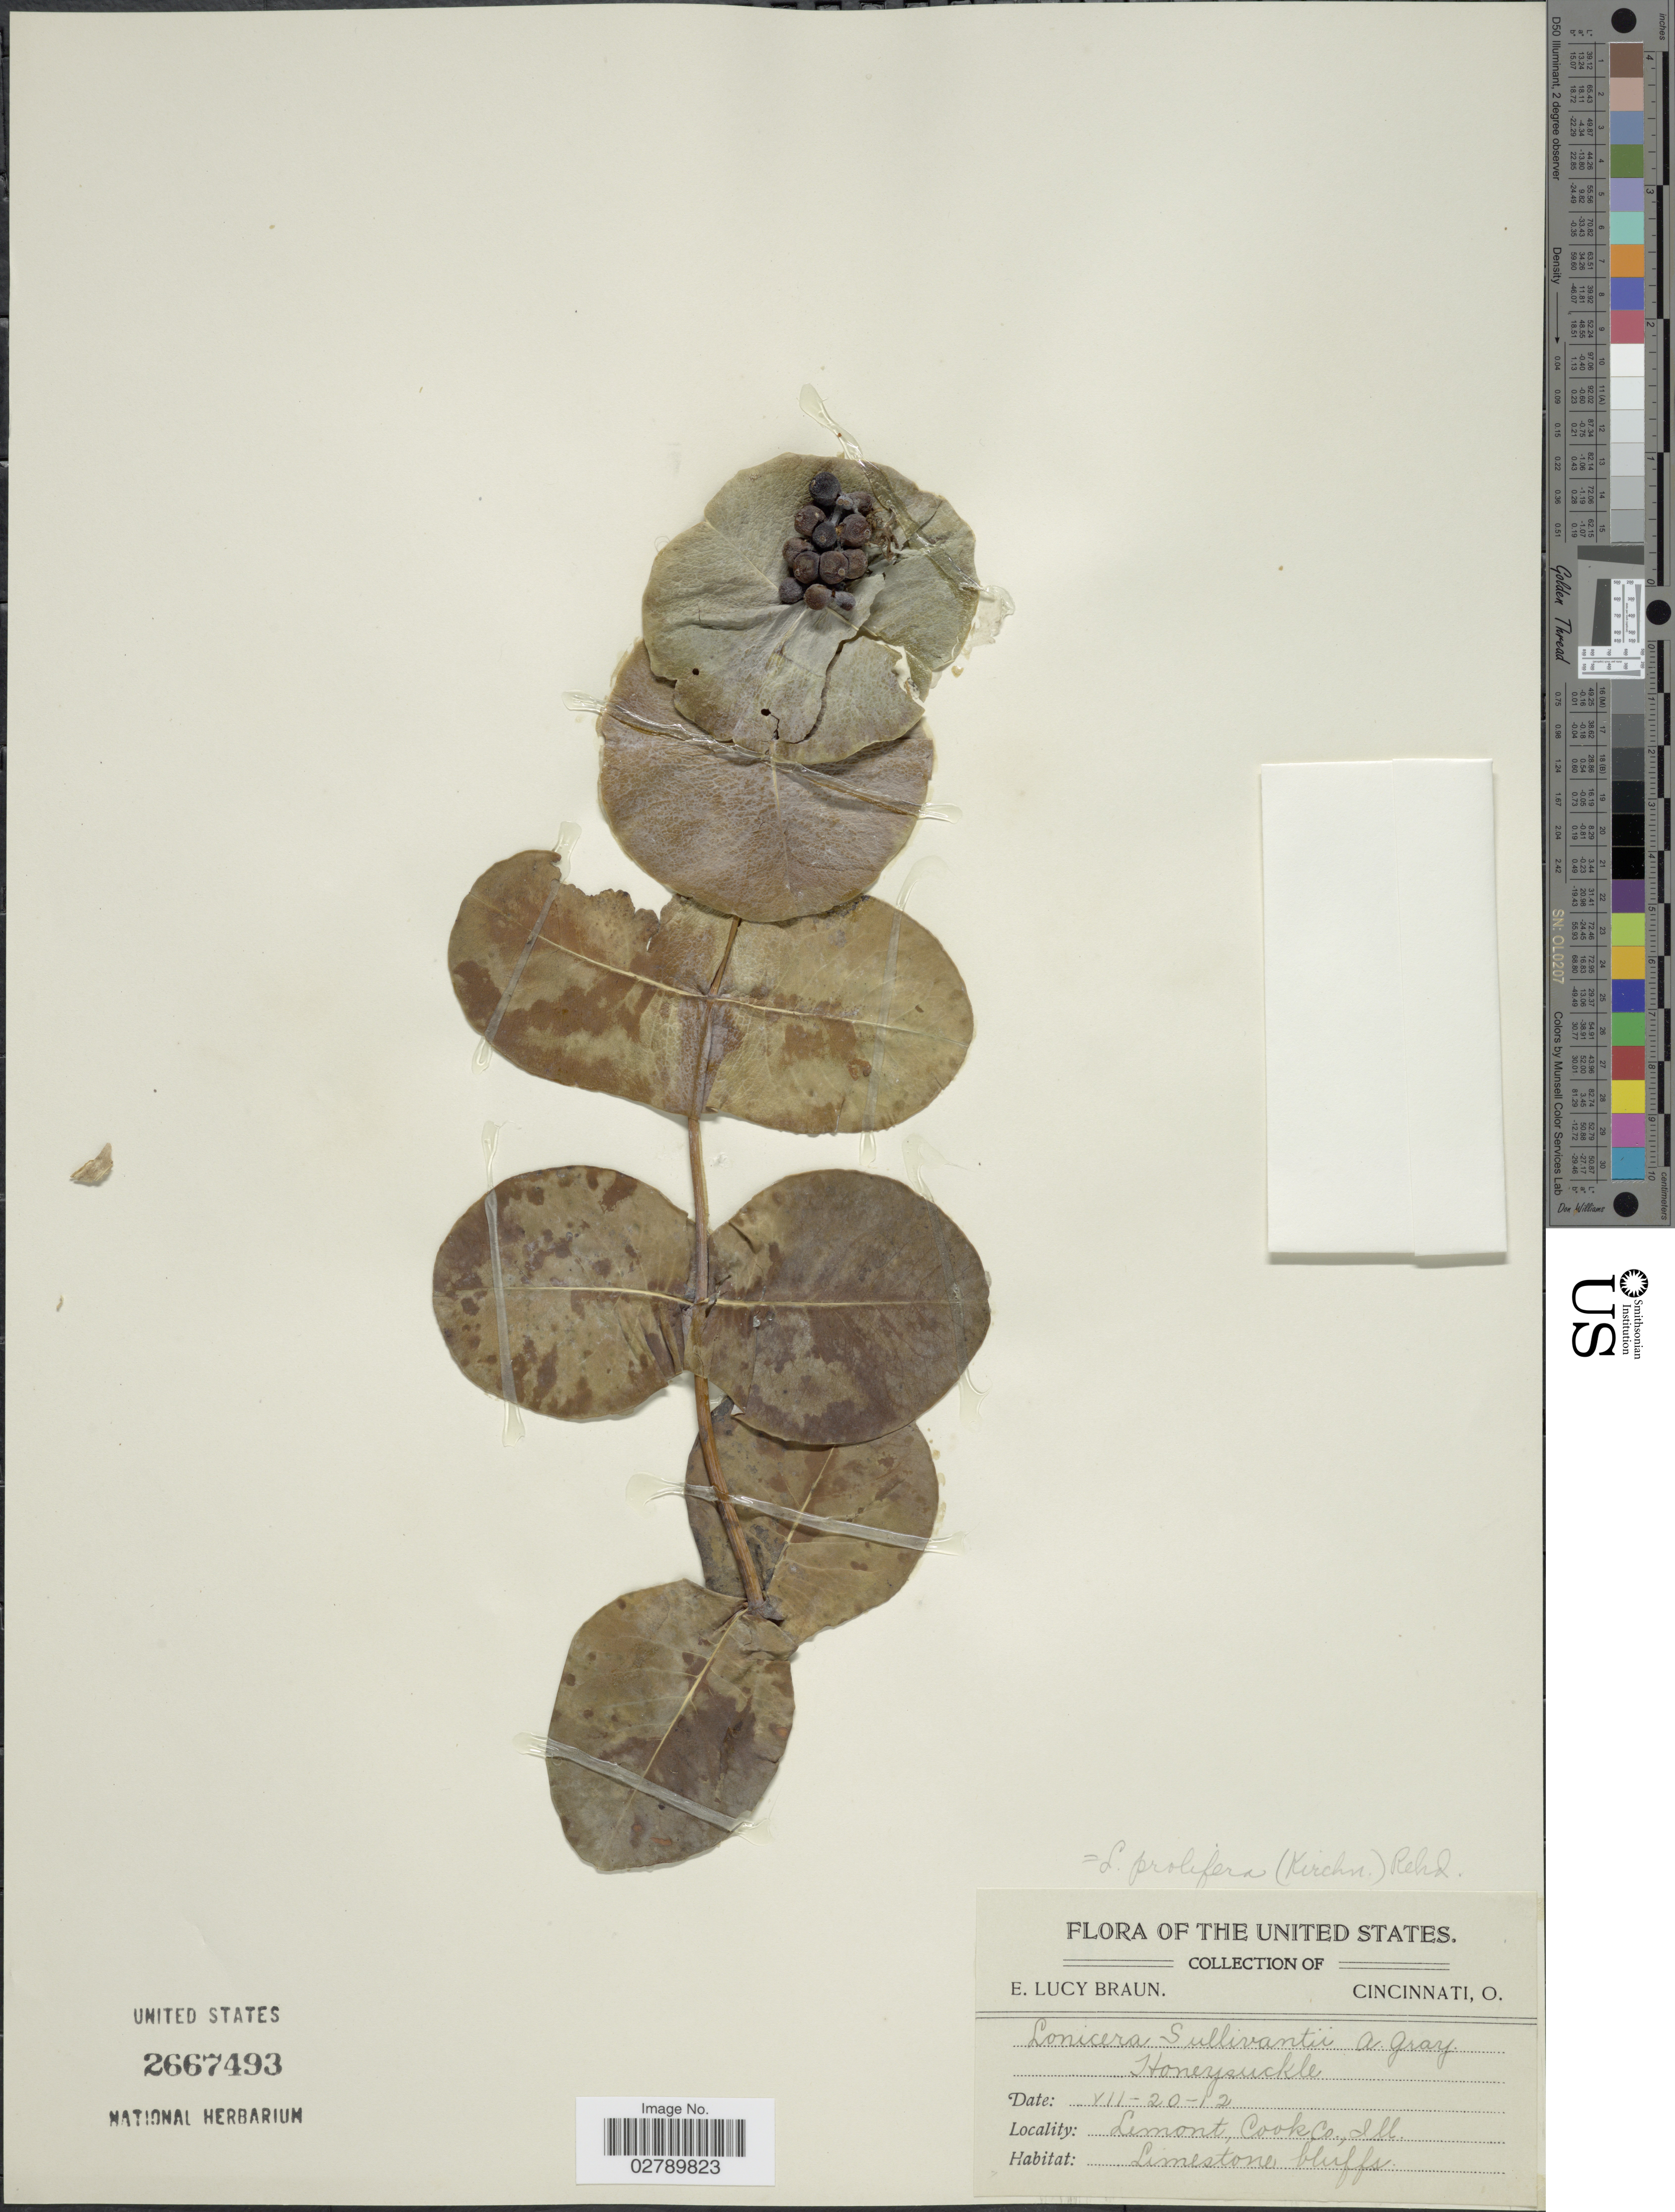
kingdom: Plantae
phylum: Tracheophyta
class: Magnoliopsida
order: Dipsacales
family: Caprifoliaceae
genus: Lonicera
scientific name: Lonicera prolifera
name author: (O. Kirchner) Booth ex Rehder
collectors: E. L. Braun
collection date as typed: Transcribed d/m/y: 20/7/12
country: United States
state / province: Illinois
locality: Lemont, Cooks Co.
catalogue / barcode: US 2667493